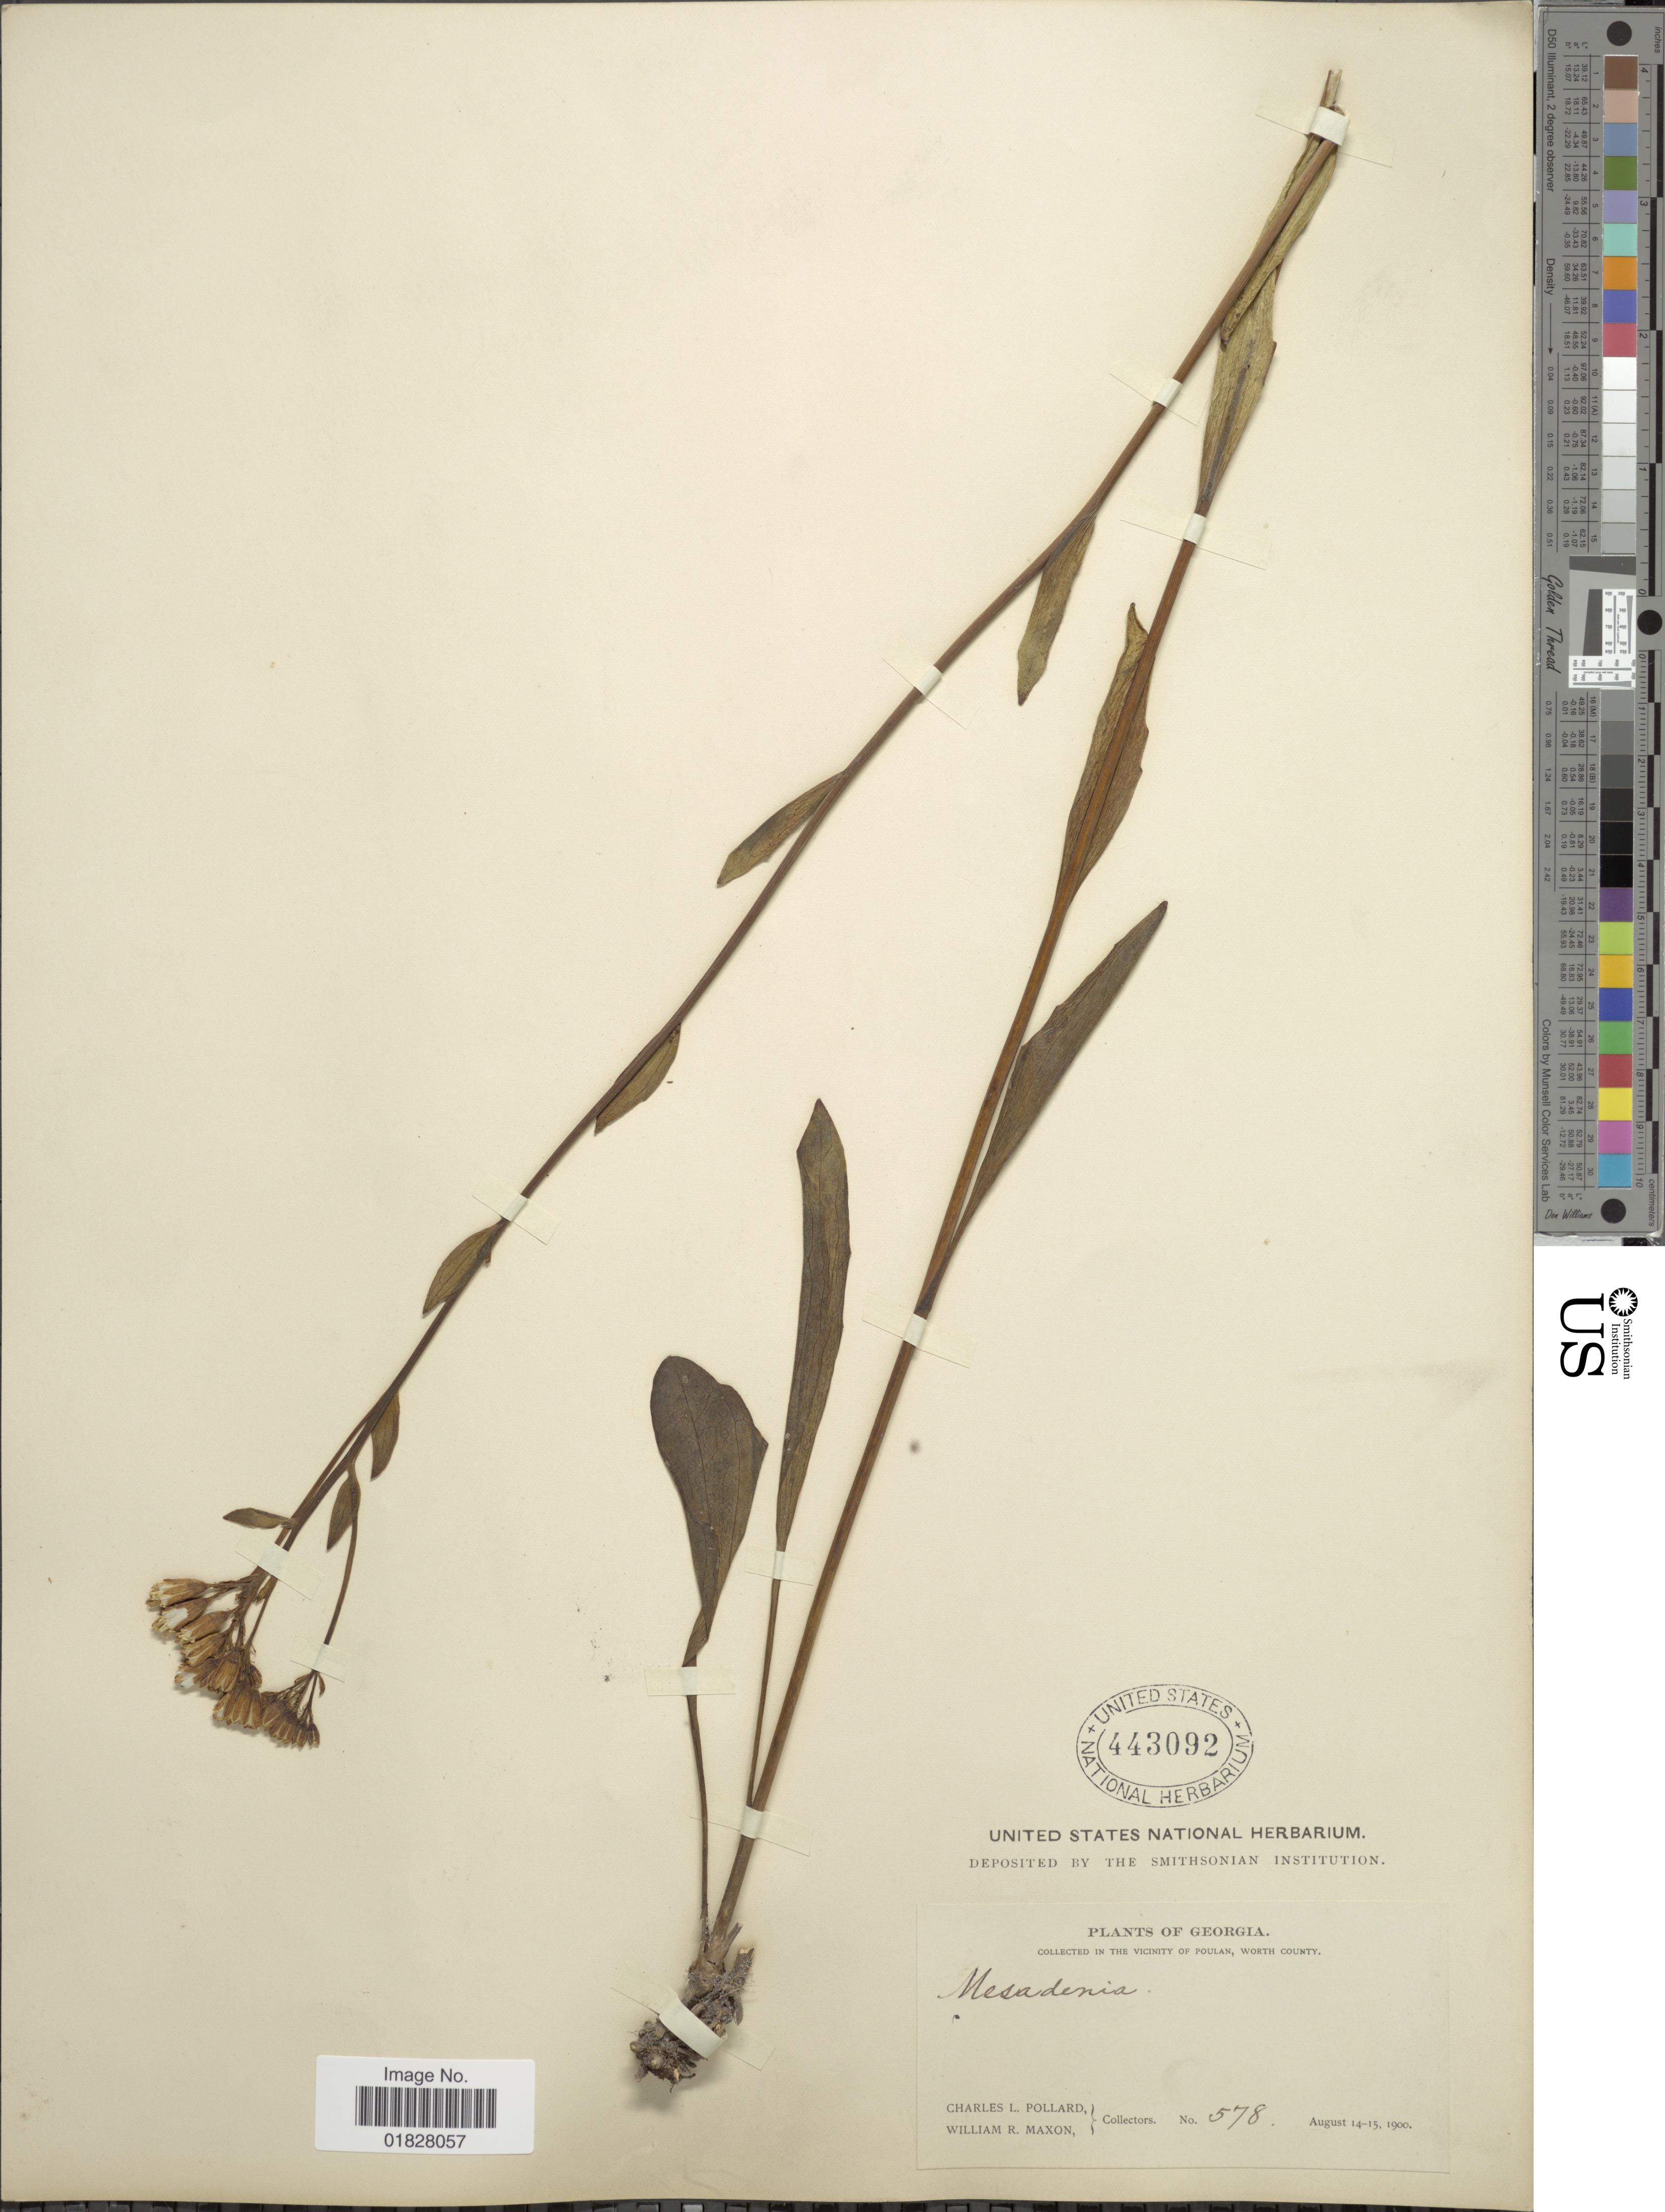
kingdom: Plantae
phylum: Tracheophyta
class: Magnoliopsida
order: Asterales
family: Asteraceae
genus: Arnoglossum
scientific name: Arnoglossum ovatum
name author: (Walter) H. Rob.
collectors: C. L. Pollard & W. R. Maxon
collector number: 578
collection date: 1900-08-14/1900-08-15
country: United States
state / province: Georgia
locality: In he vicinity of Poulan, Worth County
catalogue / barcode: US 443092